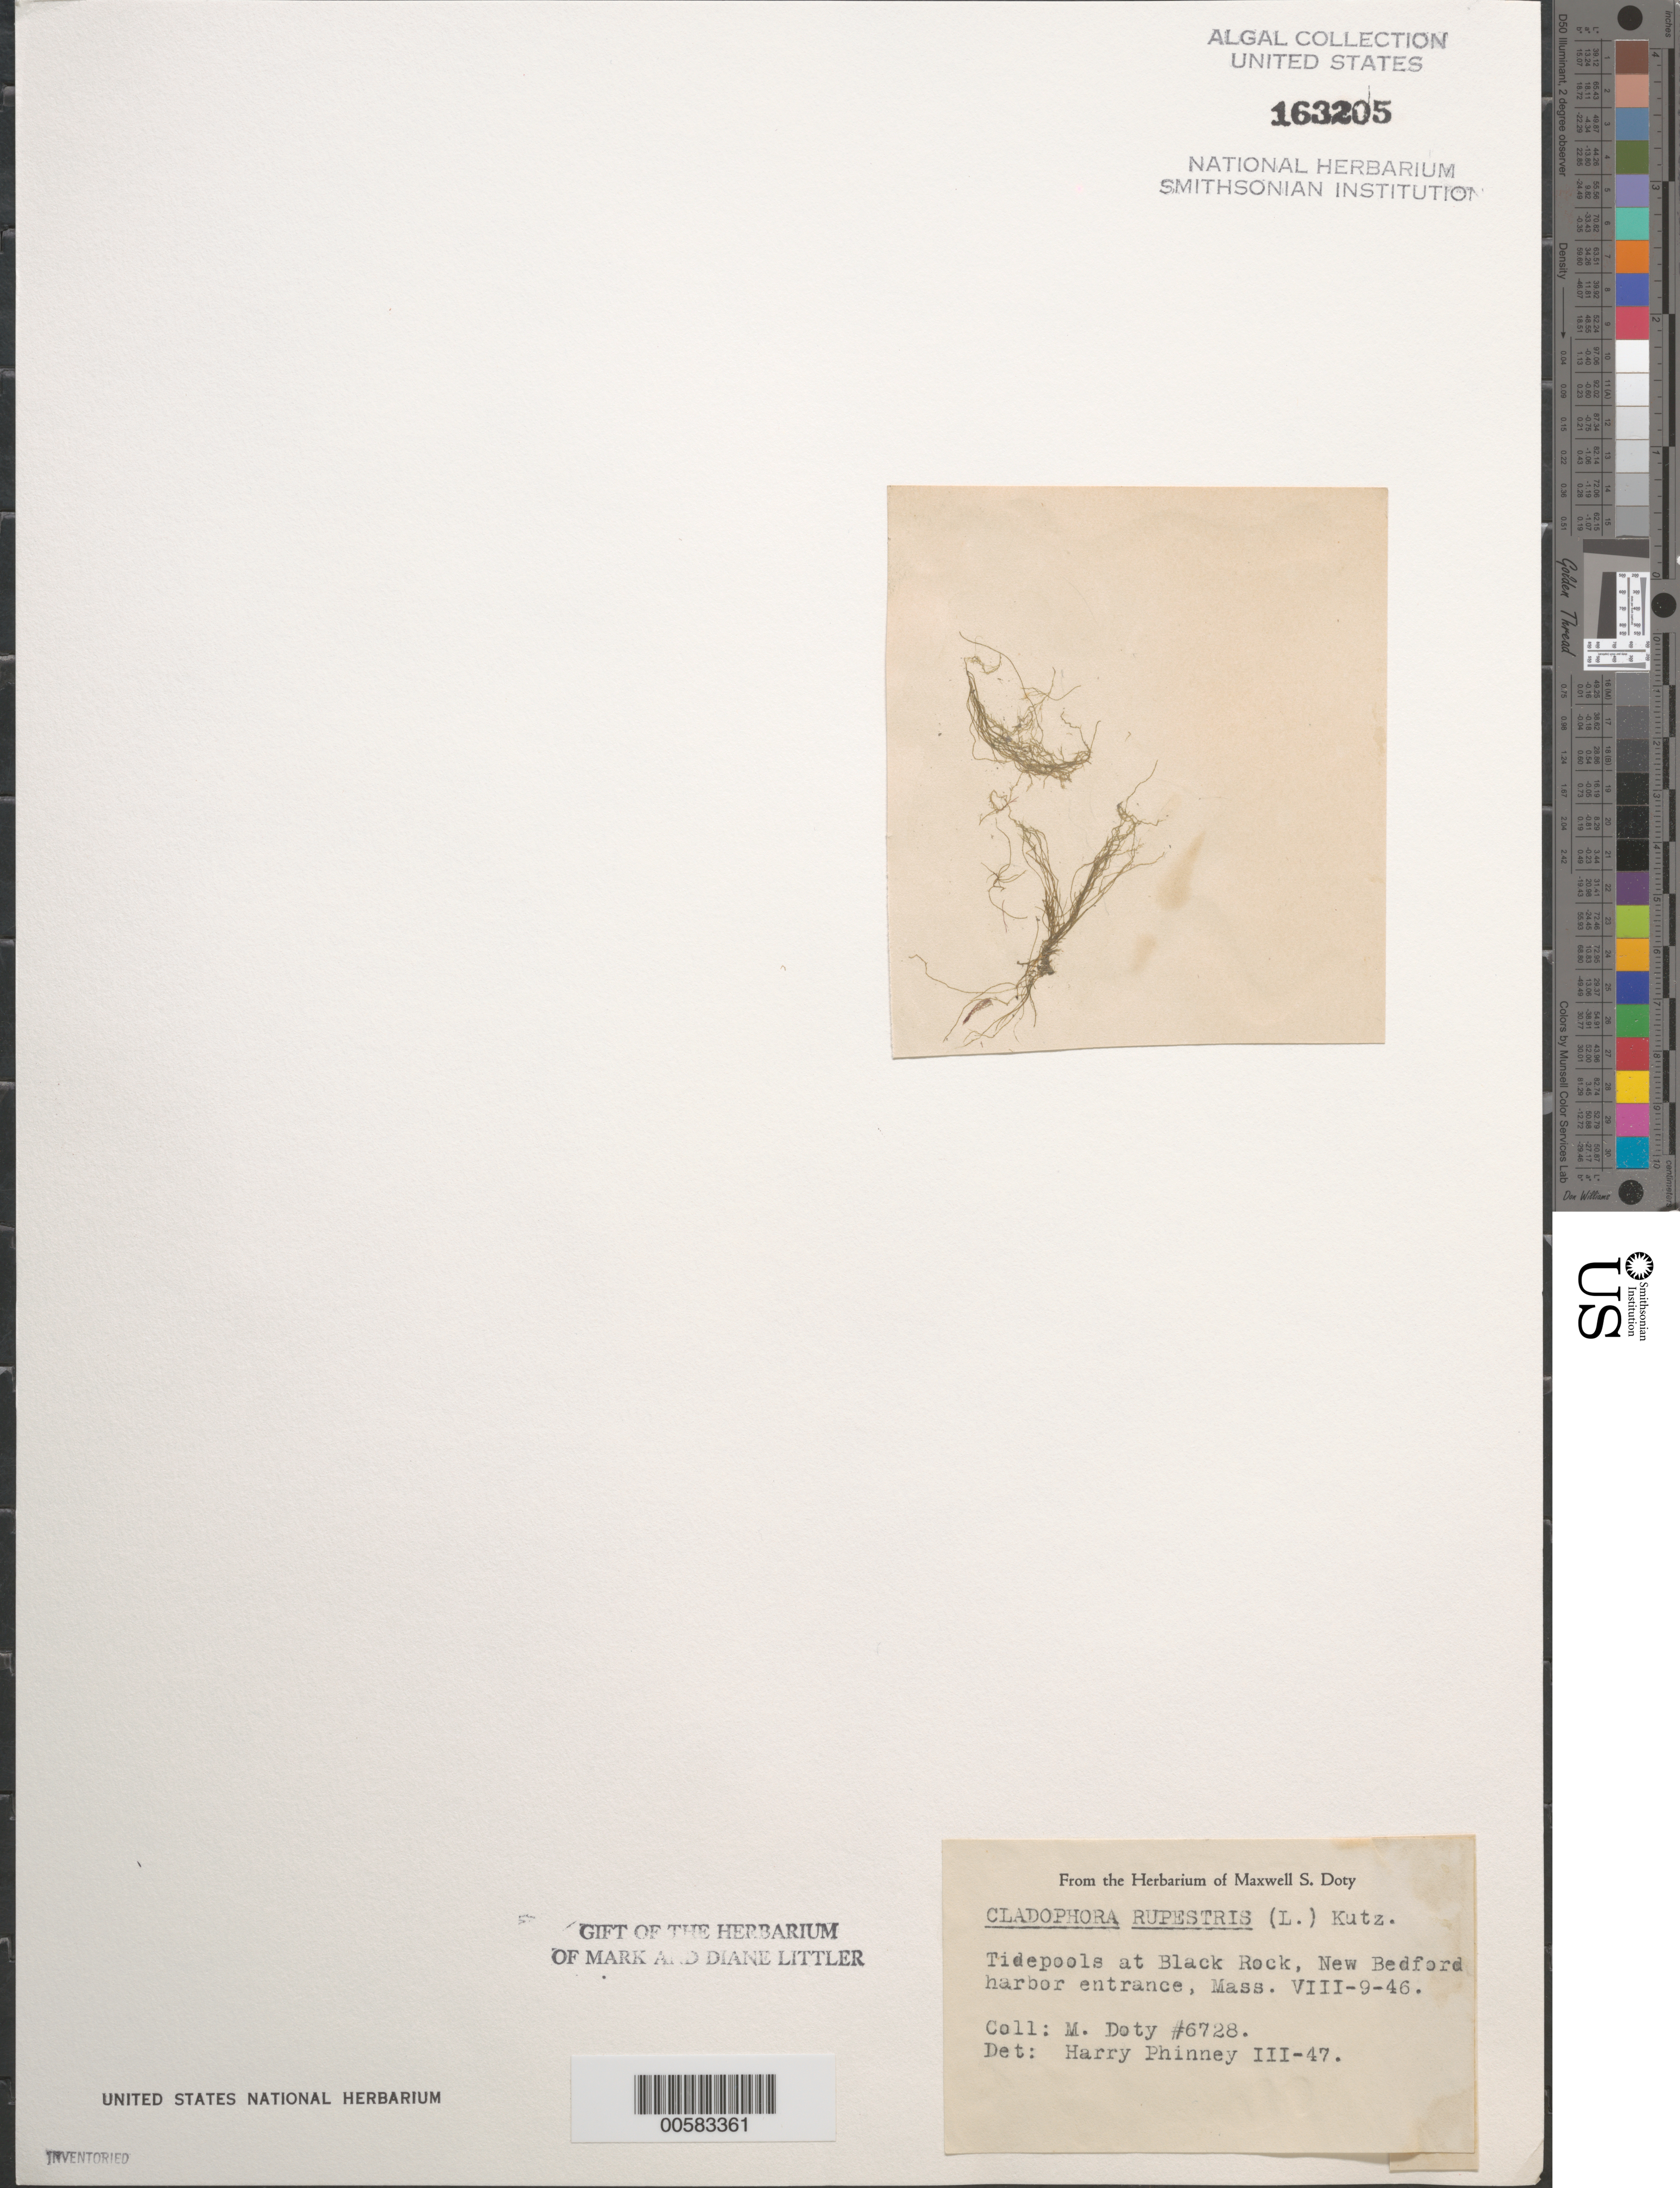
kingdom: Plantae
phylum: Chlorophyta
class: Ulvophyceae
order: Cladophorales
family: Cladophoraceae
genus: Cladophora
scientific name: Cladophora rupestris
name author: (Roth) Kütz.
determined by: Phinney, H. K.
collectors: M. S. Doty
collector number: MSD 6728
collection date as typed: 09 Aug 1946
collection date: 1946-08-09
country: United States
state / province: Massachusetts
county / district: Bristol County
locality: Black Rock, New Bedford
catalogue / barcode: US 163205